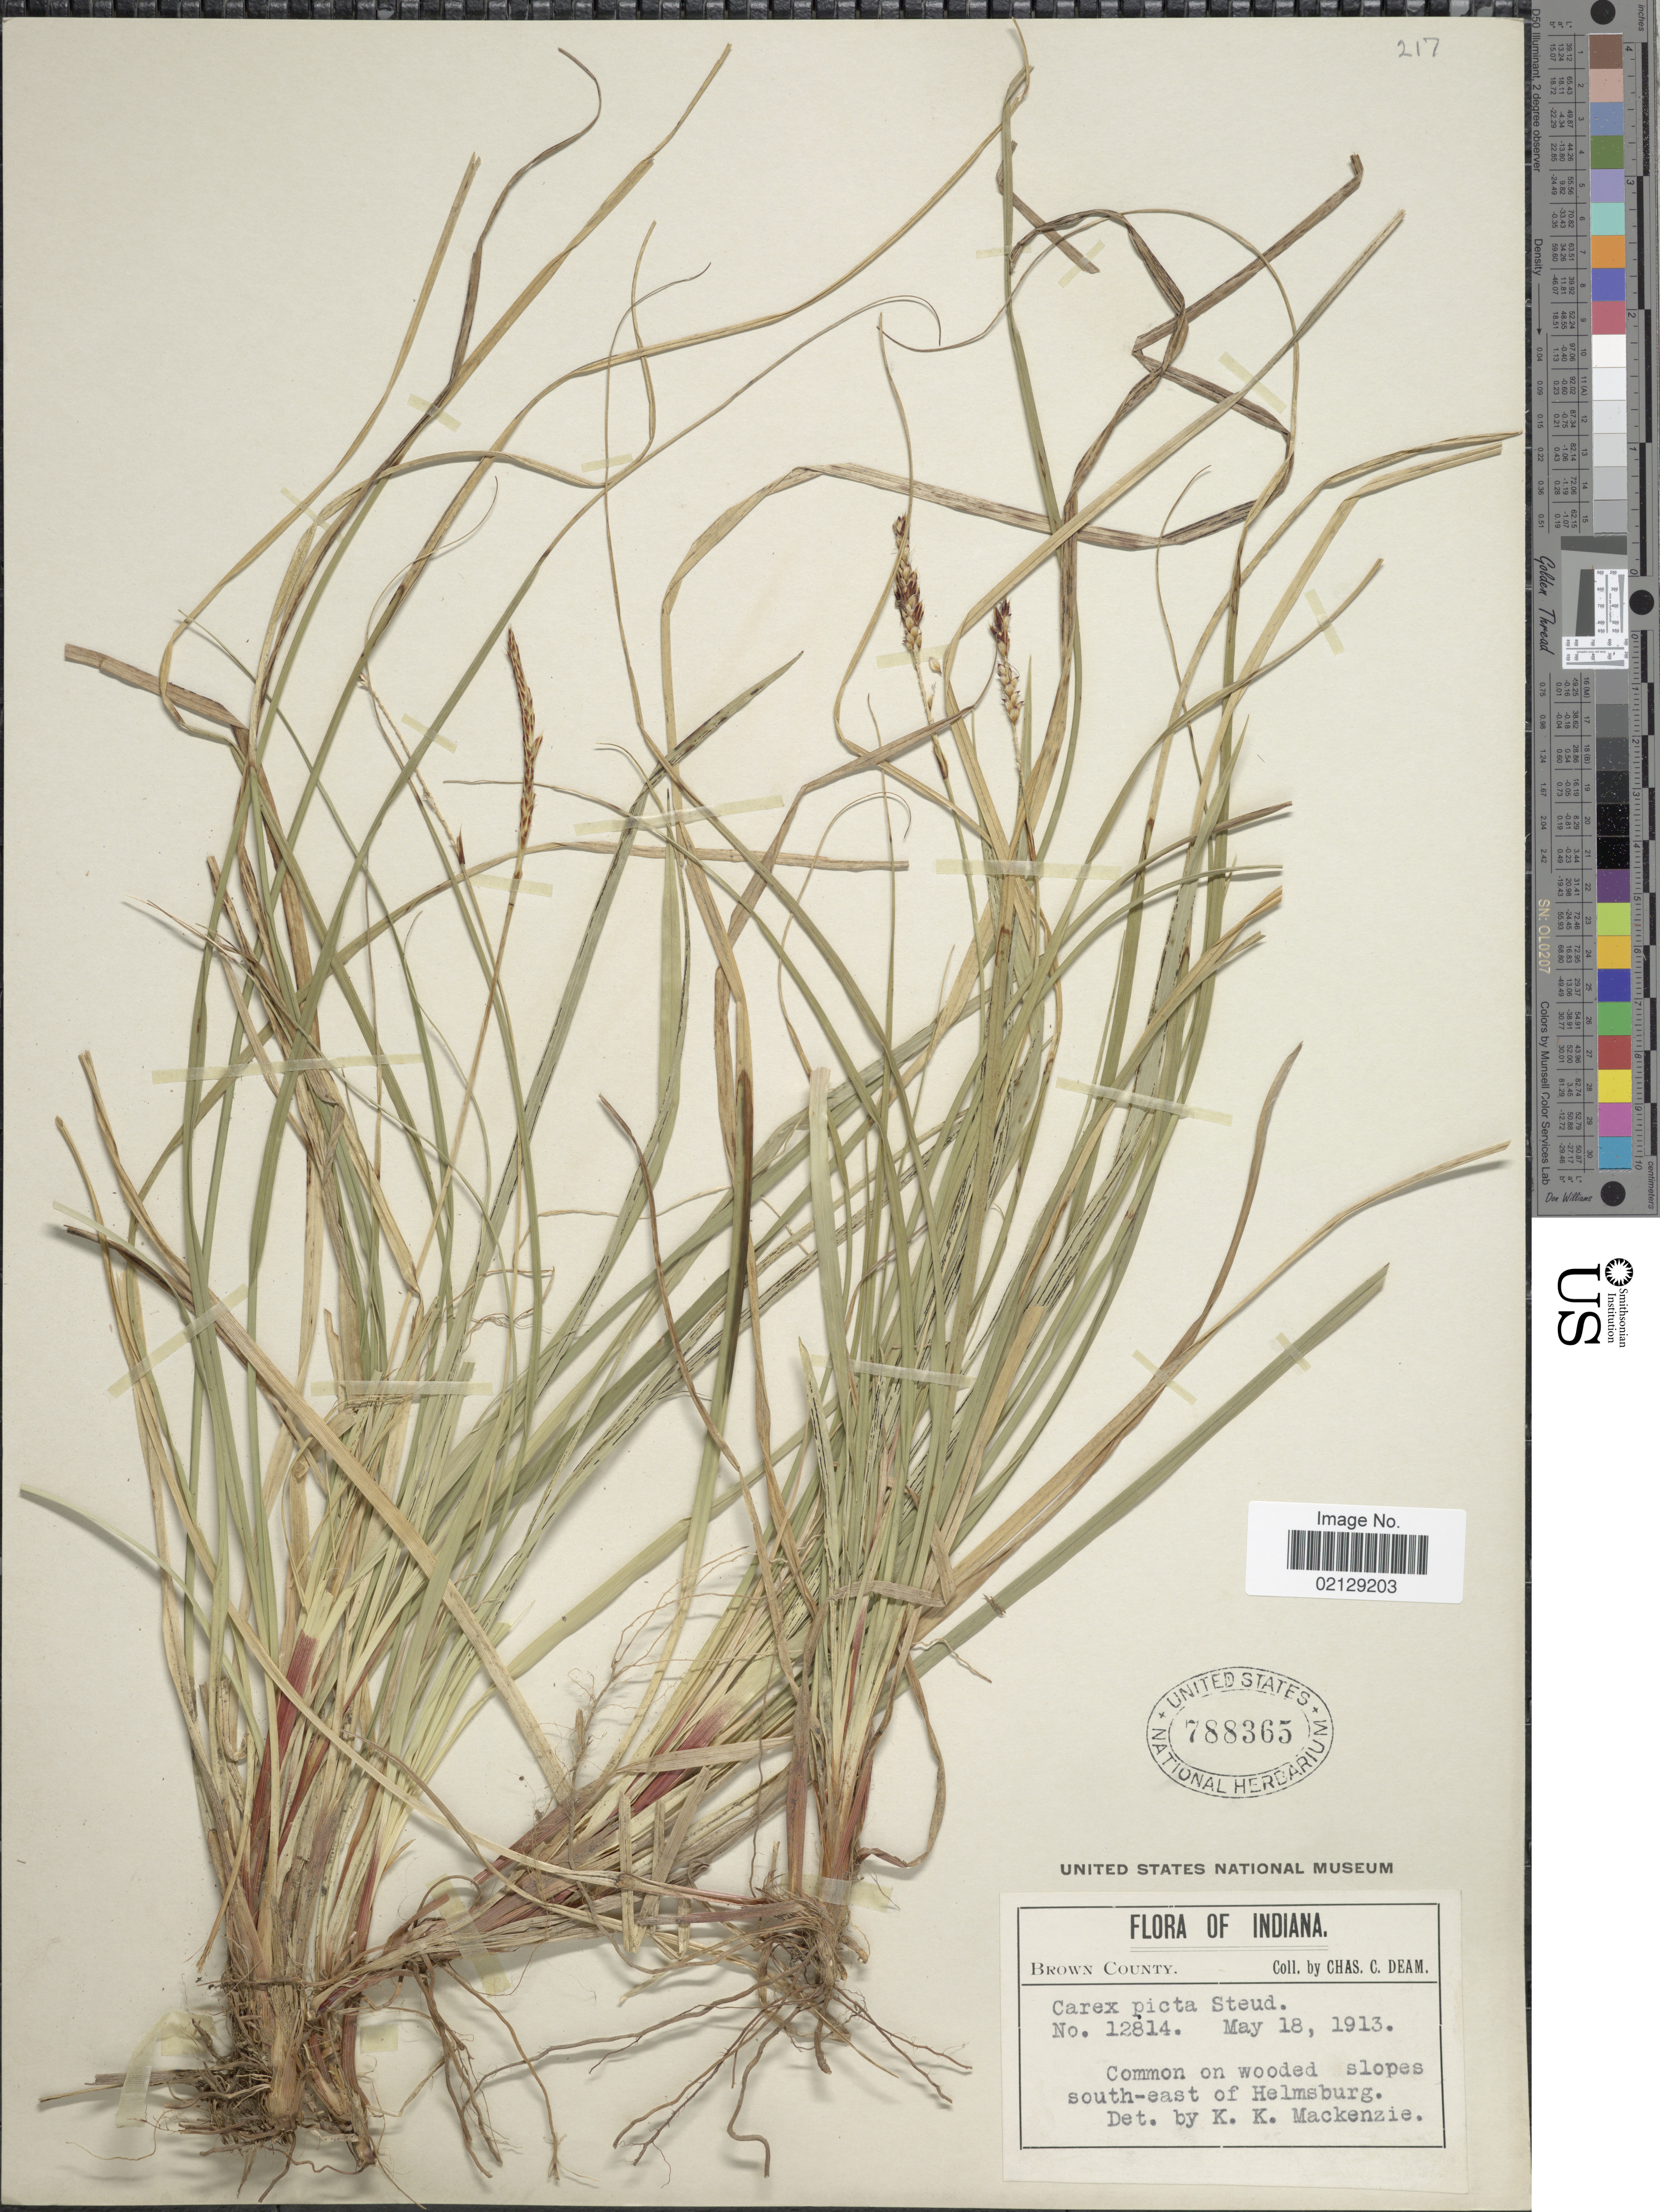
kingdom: Plantae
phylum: Tracheophyta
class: Liliopsida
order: Poales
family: Cyperaceae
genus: Carex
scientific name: Carex picta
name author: Steud.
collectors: C. C. Deam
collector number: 12814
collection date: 1913-05-18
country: United States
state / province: Indiana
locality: Common on wooded slopes south-east of Helmsburg, Brown County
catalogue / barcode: US 788365